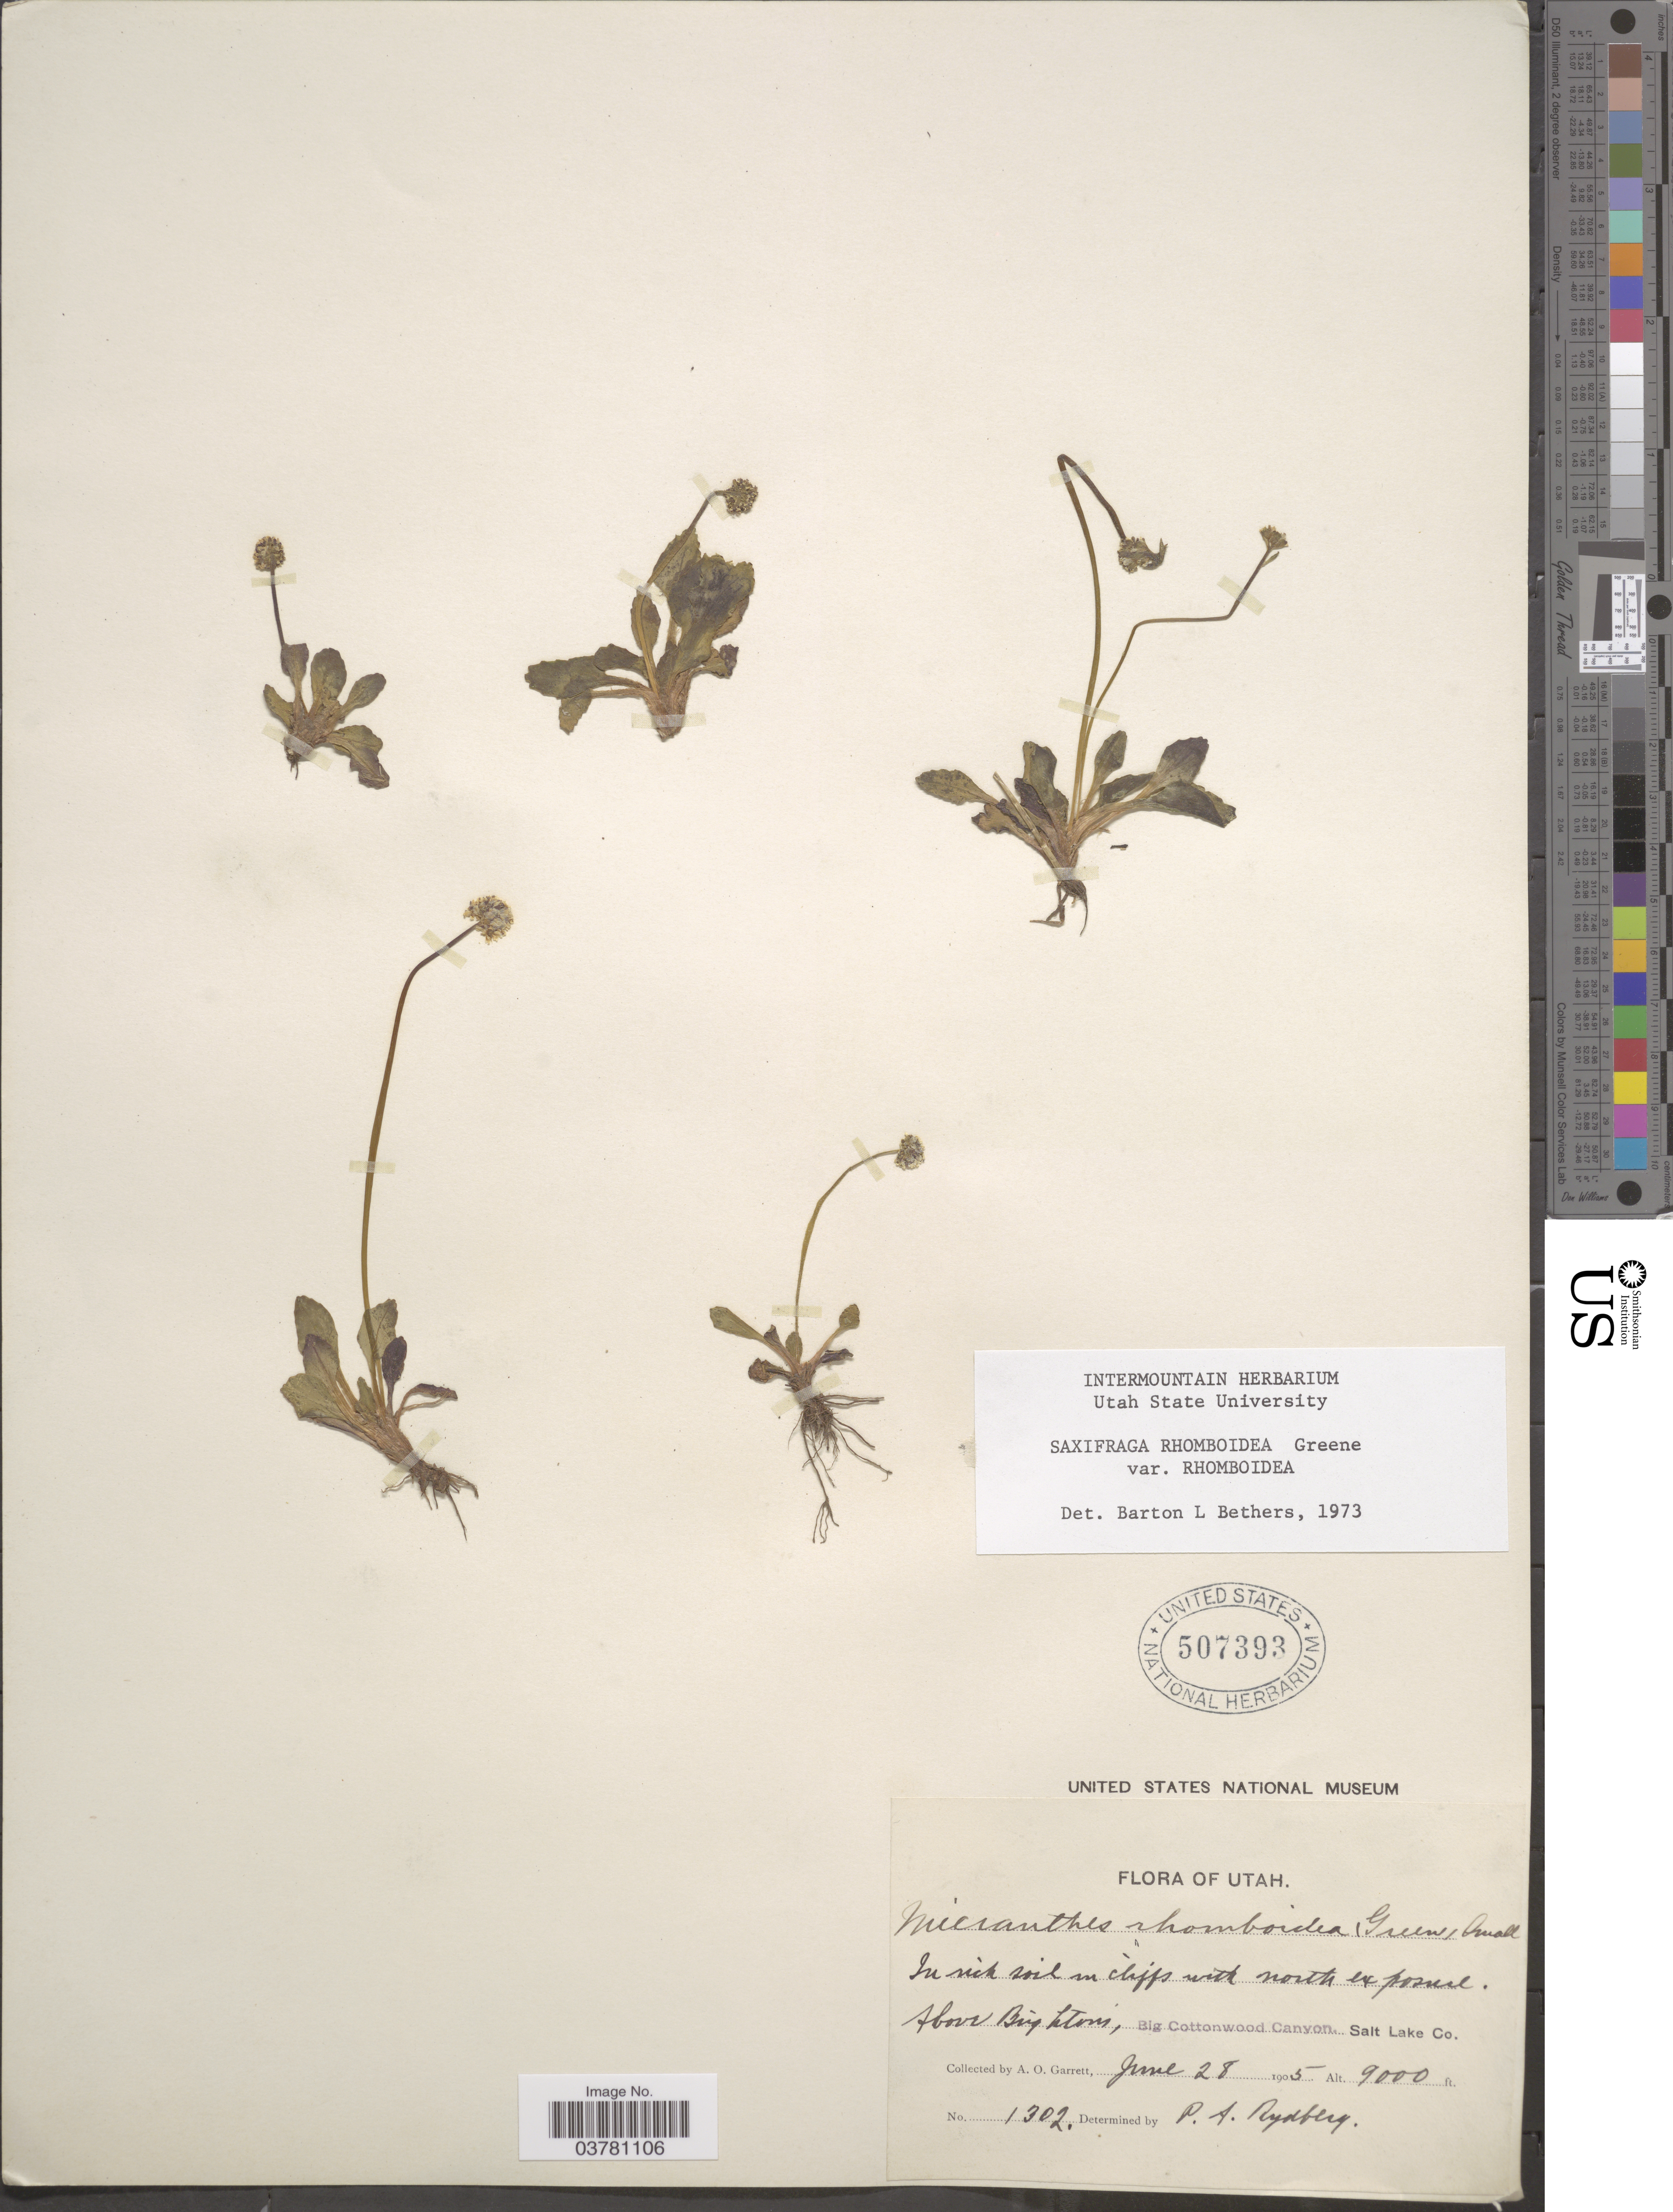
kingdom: Plantae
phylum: Tracheophyta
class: Magnoliopsida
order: Saxifragales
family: Saxifragaceae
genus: Micranthes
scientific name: Micranthes rhomboidea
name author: (Greene) Small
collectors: A. O. Garrett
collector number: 1302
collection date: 1905-06-28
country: United States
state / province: Utah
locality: Above Brighton's, Big Cottonwood Canyon. Salt Lake Co.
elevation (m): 2743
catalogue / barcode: US 507393